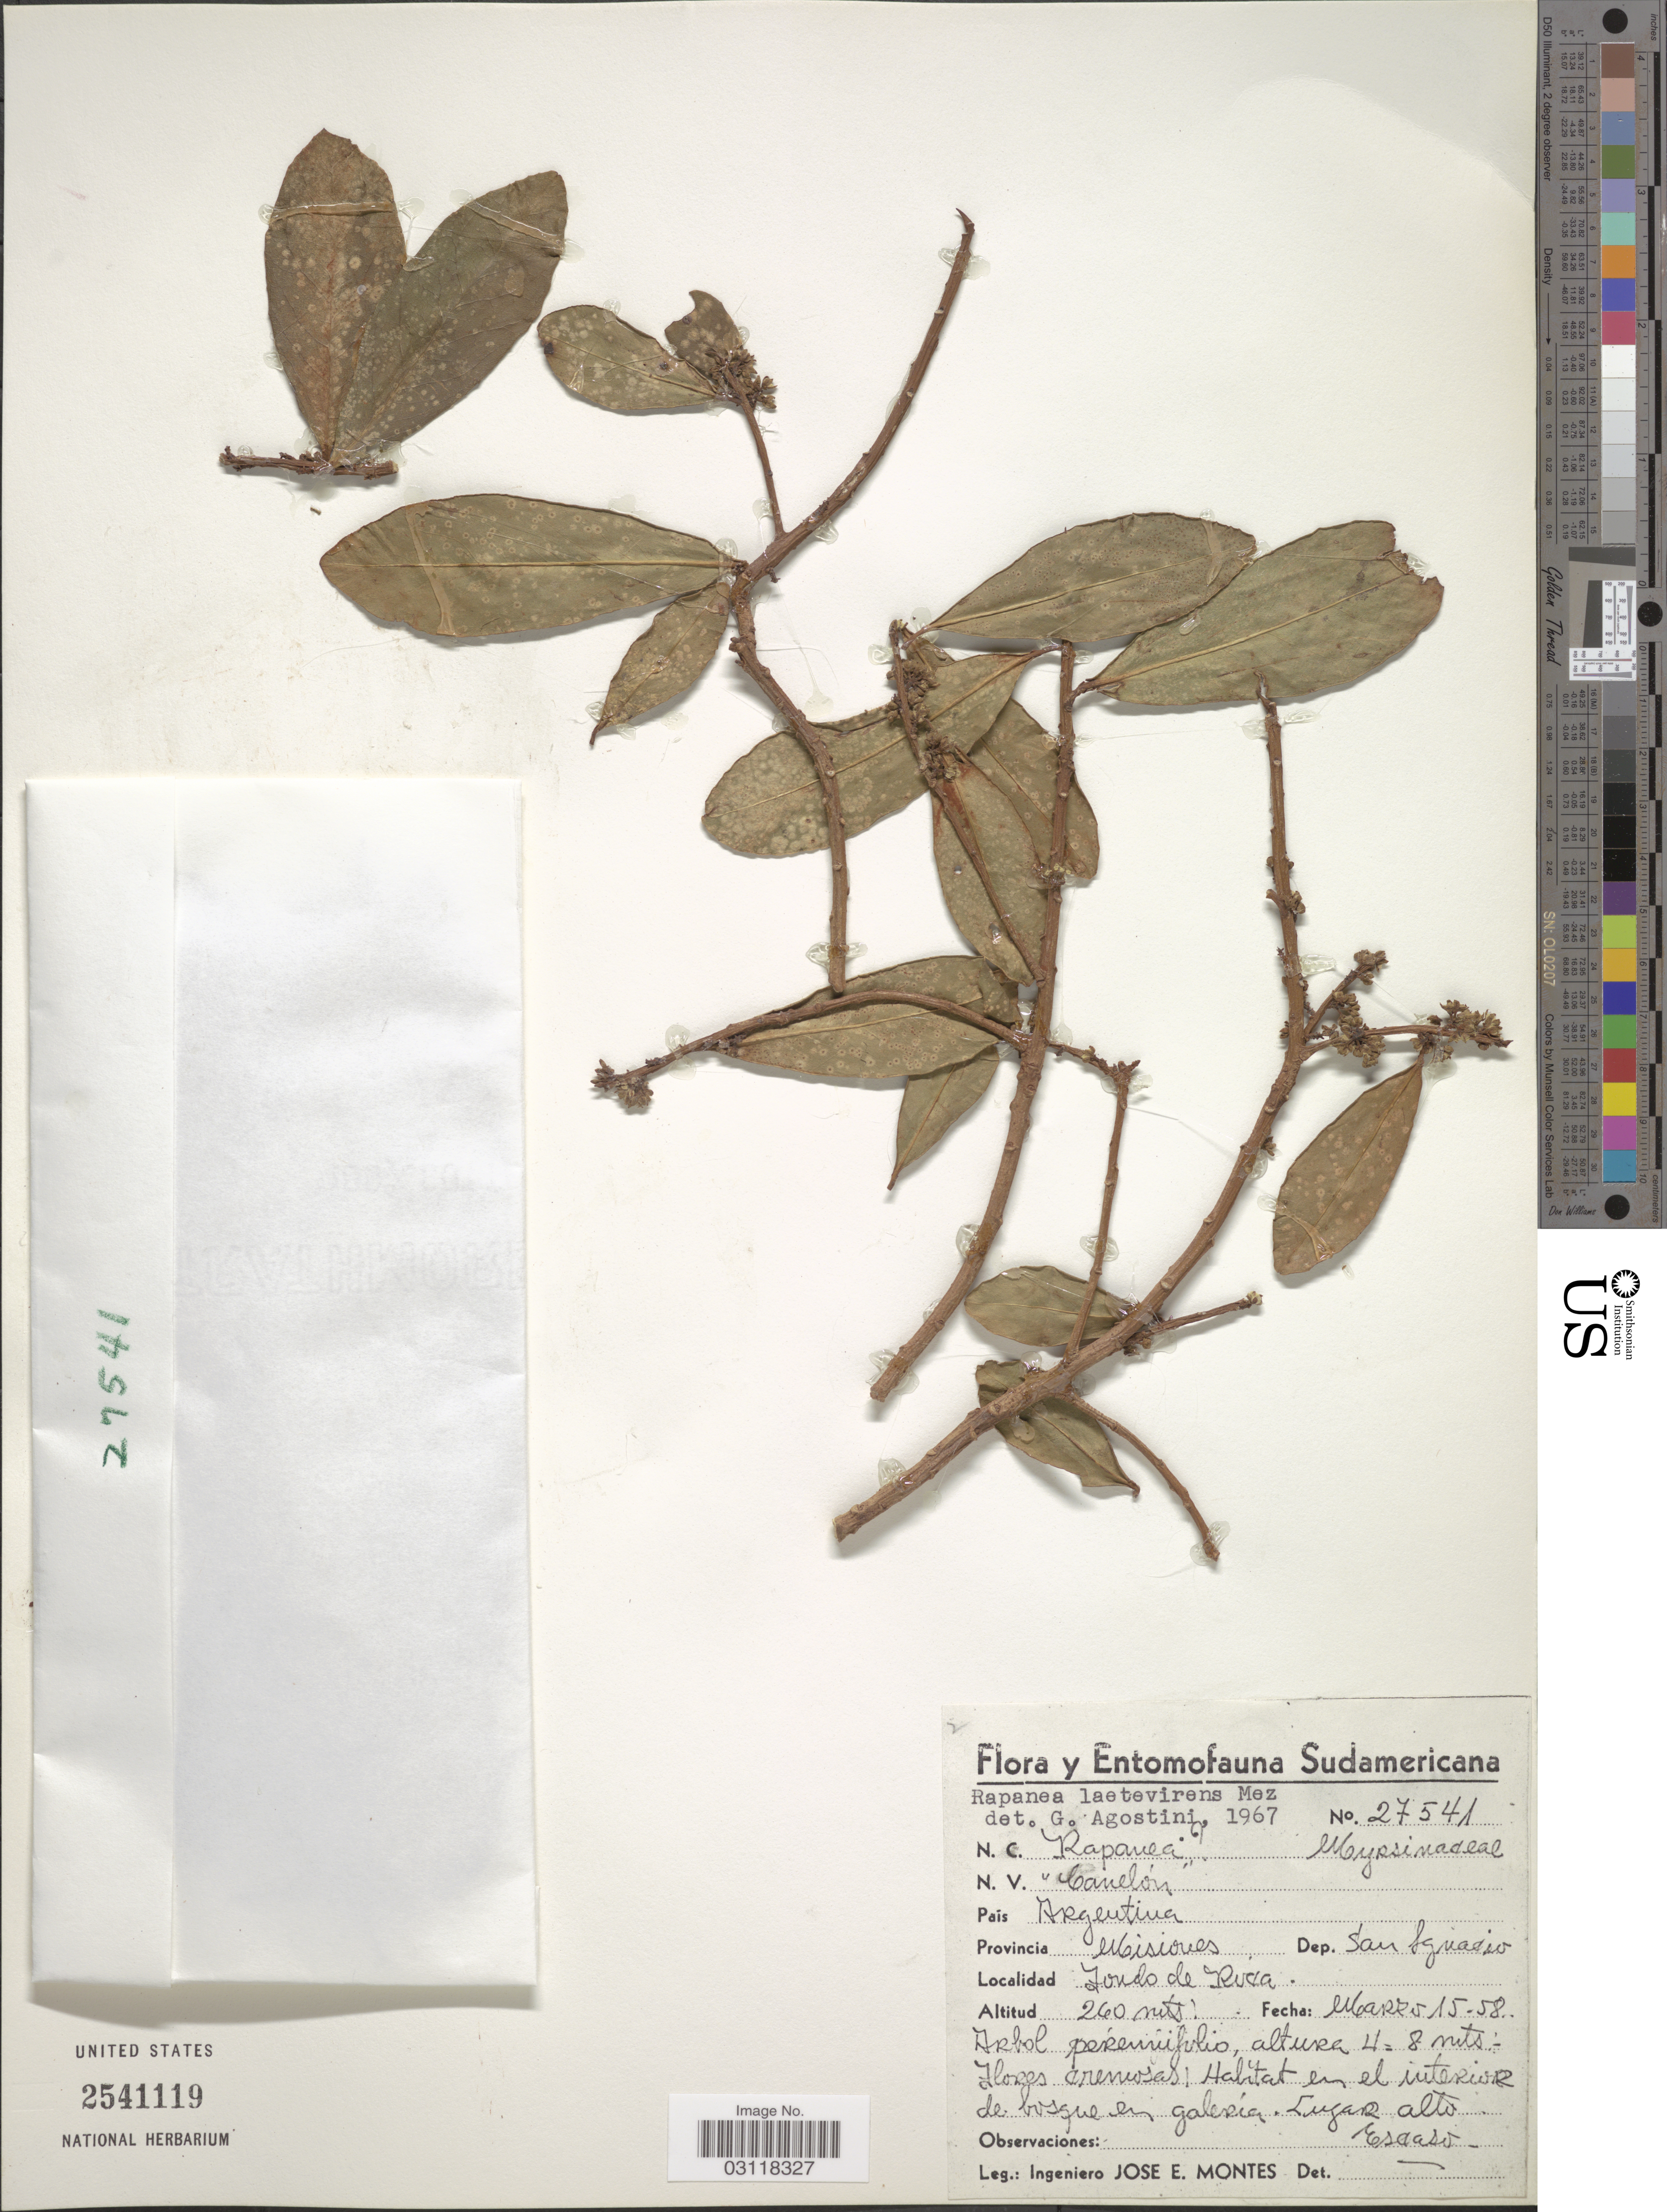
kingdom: Plantae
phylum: Tracheophyta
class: Magnoliopsida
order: Ericales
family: Primulaceae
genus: Rapanea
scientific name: Rapanea laetevirens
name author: Mez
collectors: J. E. Montes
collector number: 27541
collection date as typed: Transcribed d/m/y: 15/3/58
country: Argentina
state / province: Misiones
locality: Provincia Misiones. Dep. San Ignacio. Fondo de Rosa. [interpreted]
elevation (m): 260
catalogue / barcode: US 2541119